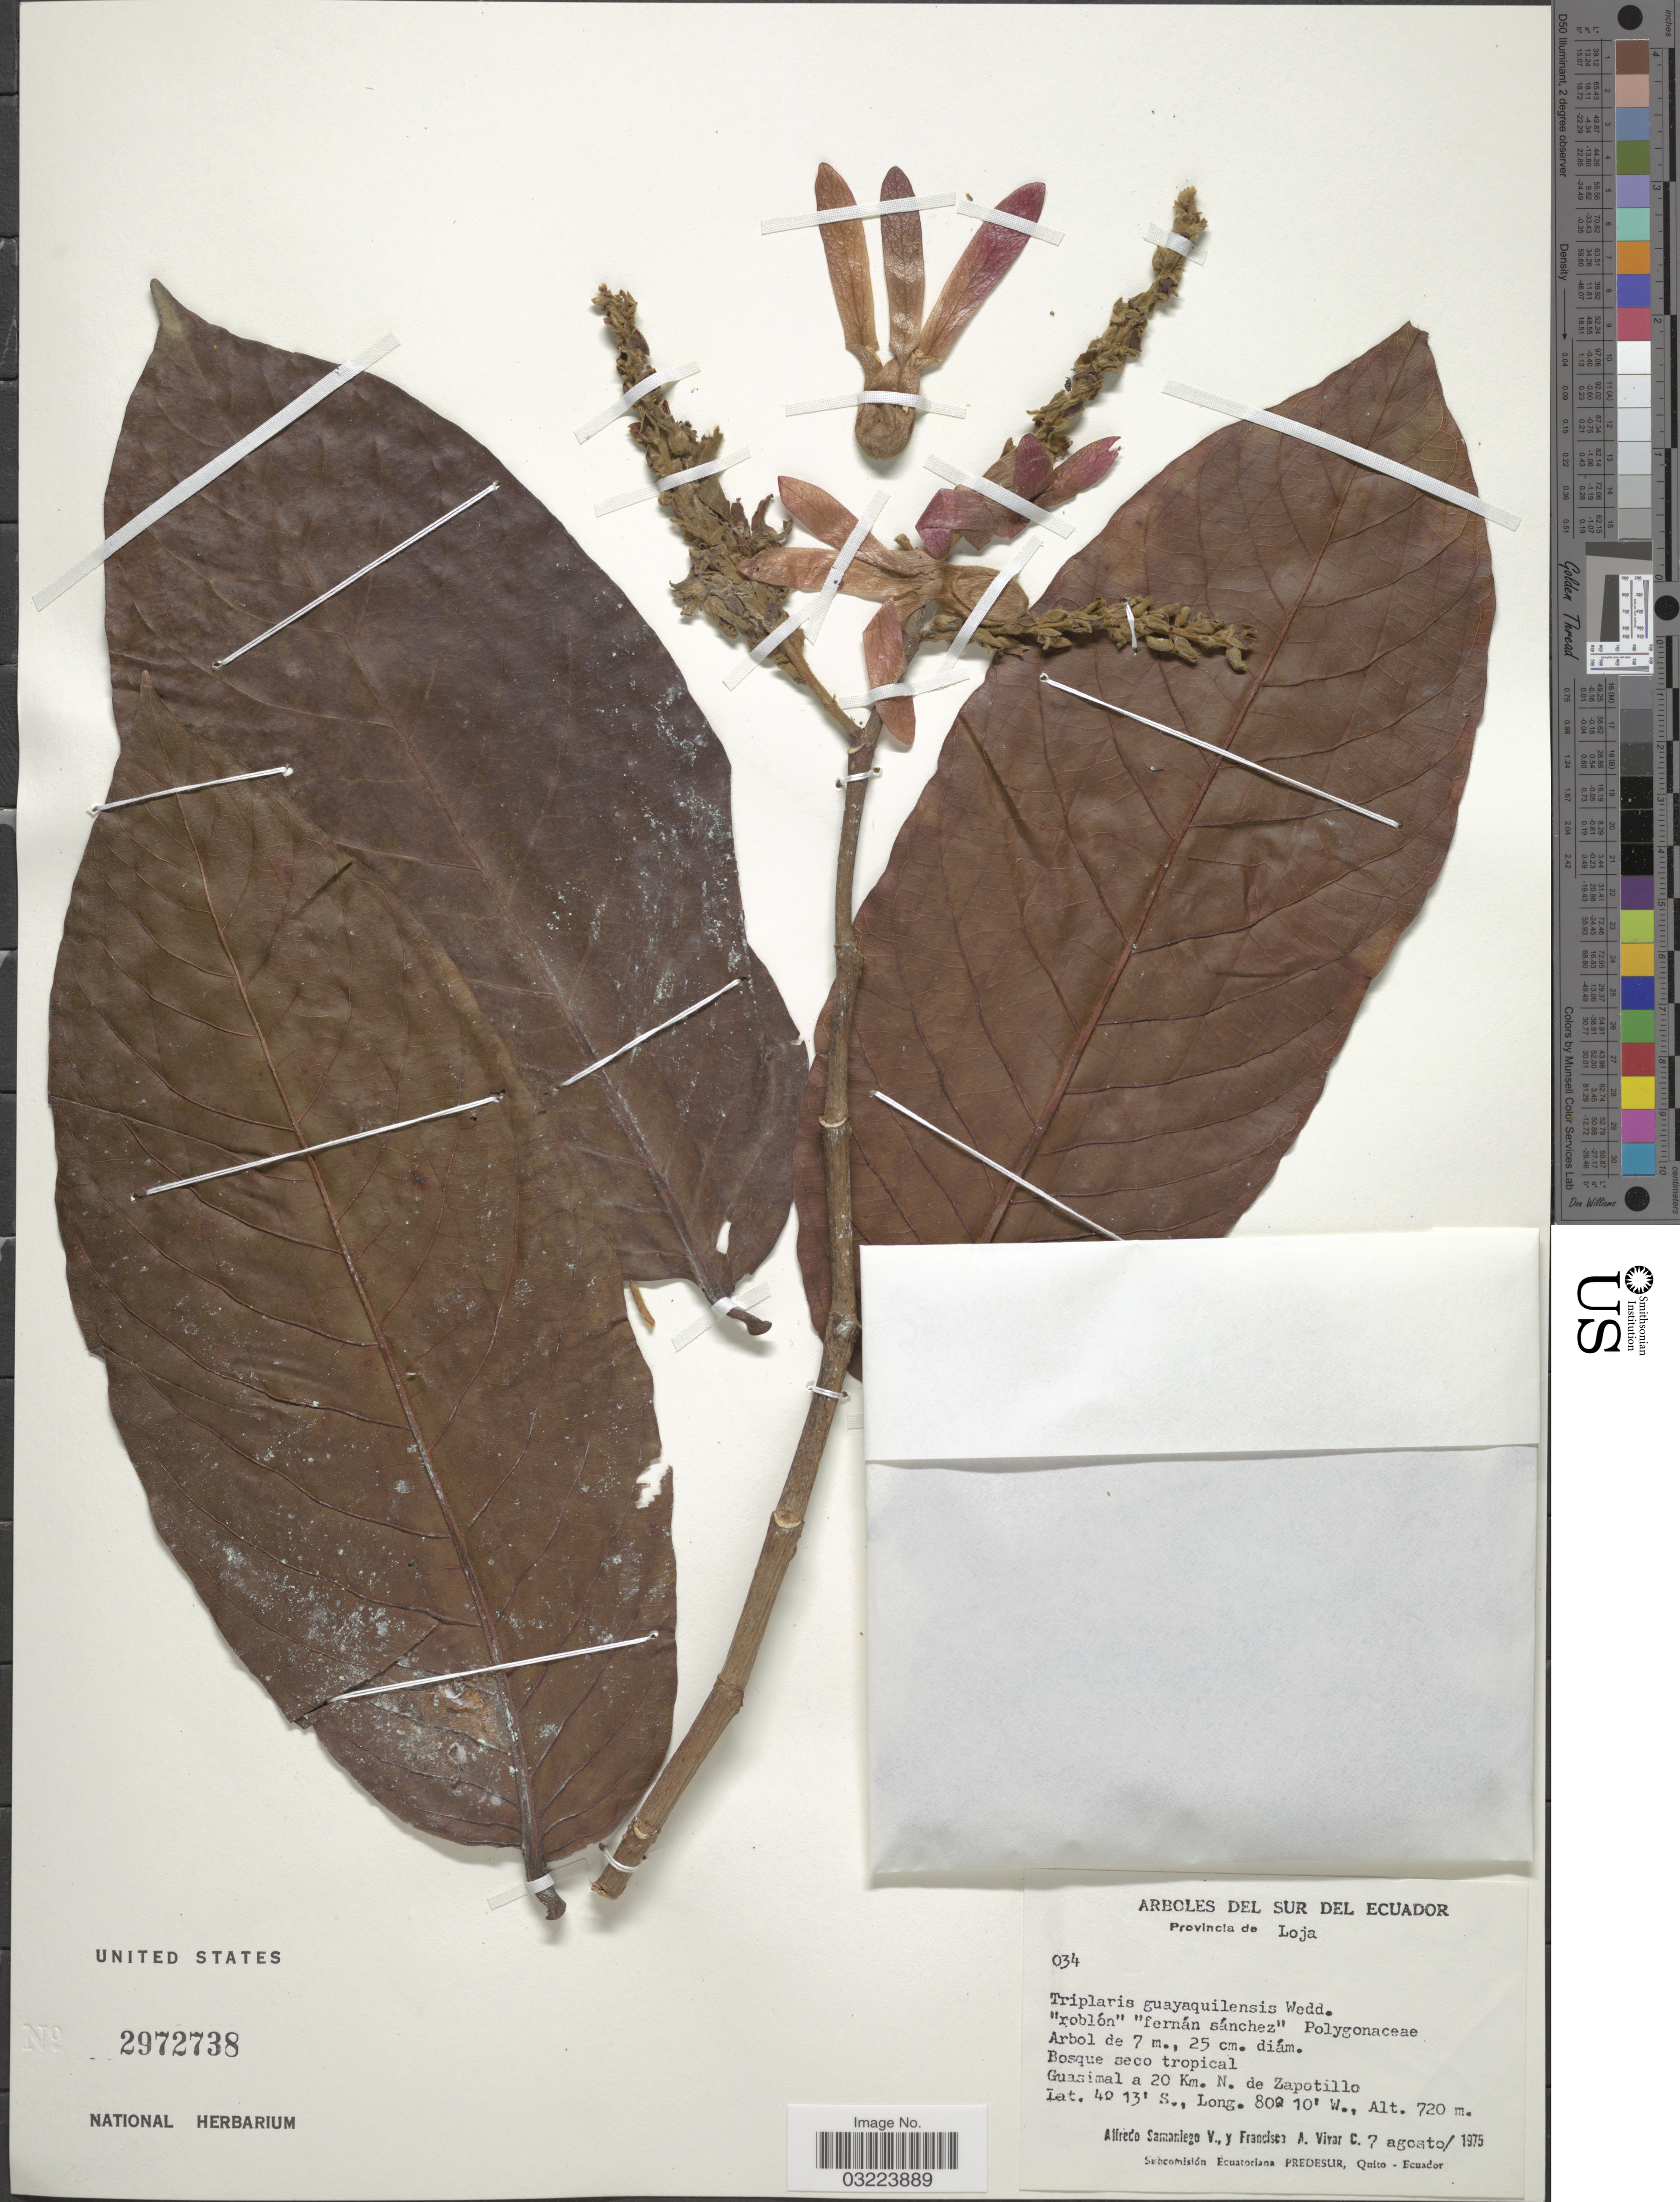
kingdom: Plantae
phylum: Tracheophyta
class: Magnoliopsida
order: Caryophyllales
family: Polygonaceae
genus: Triplaris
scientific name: Triplaris cumingiana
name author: Fisch. & C.A. Mey. ex C.A. Mey.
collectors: A. V. Samaniego & F. A. Vivar C.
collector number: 034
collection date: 1975-08-07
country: Ecuador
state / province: Loja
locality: Guasimal a 20 Km. N. de Zapotillo.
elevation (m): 720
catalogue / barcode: US 2972738